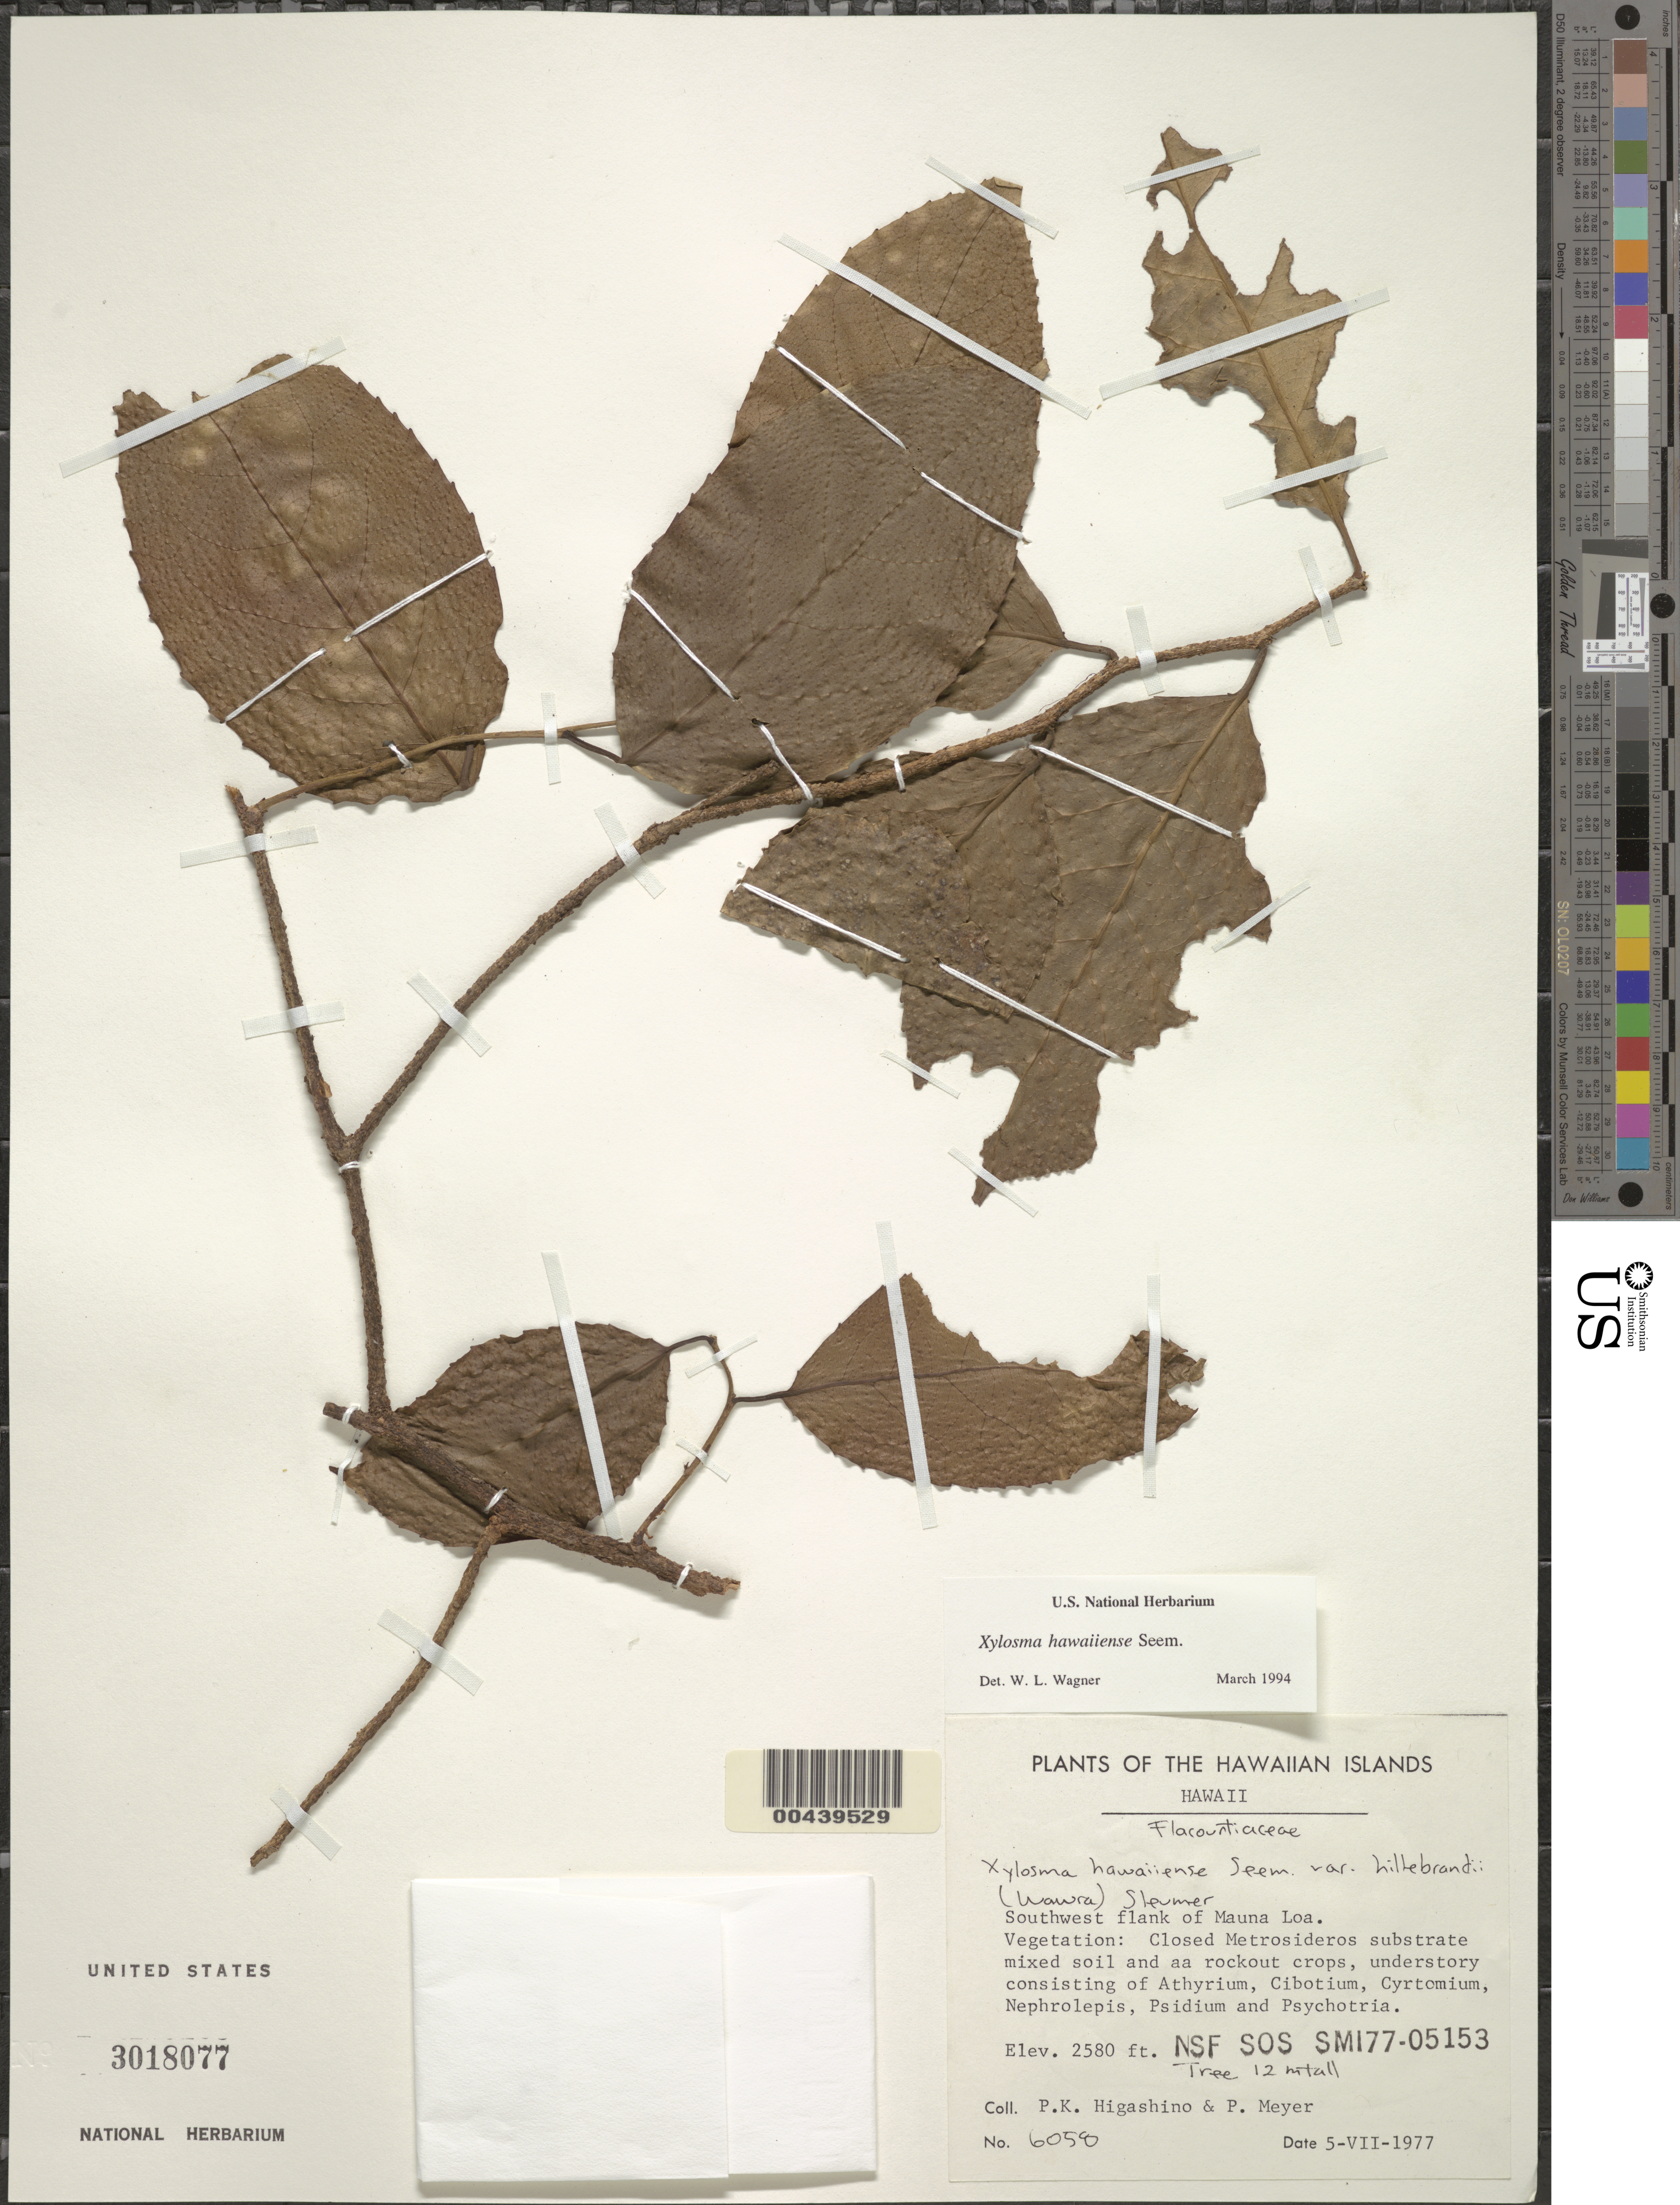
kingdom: Plantae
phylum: Tracheophyta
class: Magnoliopsida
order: Malpighiales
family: Salicaceae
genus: Xylosma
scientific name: Xylosma hawaiensis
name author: Seem.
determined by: Wagner, W. L., (BOT), Smithsonian Institution - National Museum of Natural History (UNITED STATES)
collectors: P. Higashino & P. Meyer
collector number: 6058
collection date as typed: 5 Jul 1977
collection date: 1977-07-05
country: United States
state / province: Hawaii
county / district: Hawaii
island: Hawaii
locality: SW flank of Mauna Loa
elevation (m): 786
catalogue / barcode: US 3018077